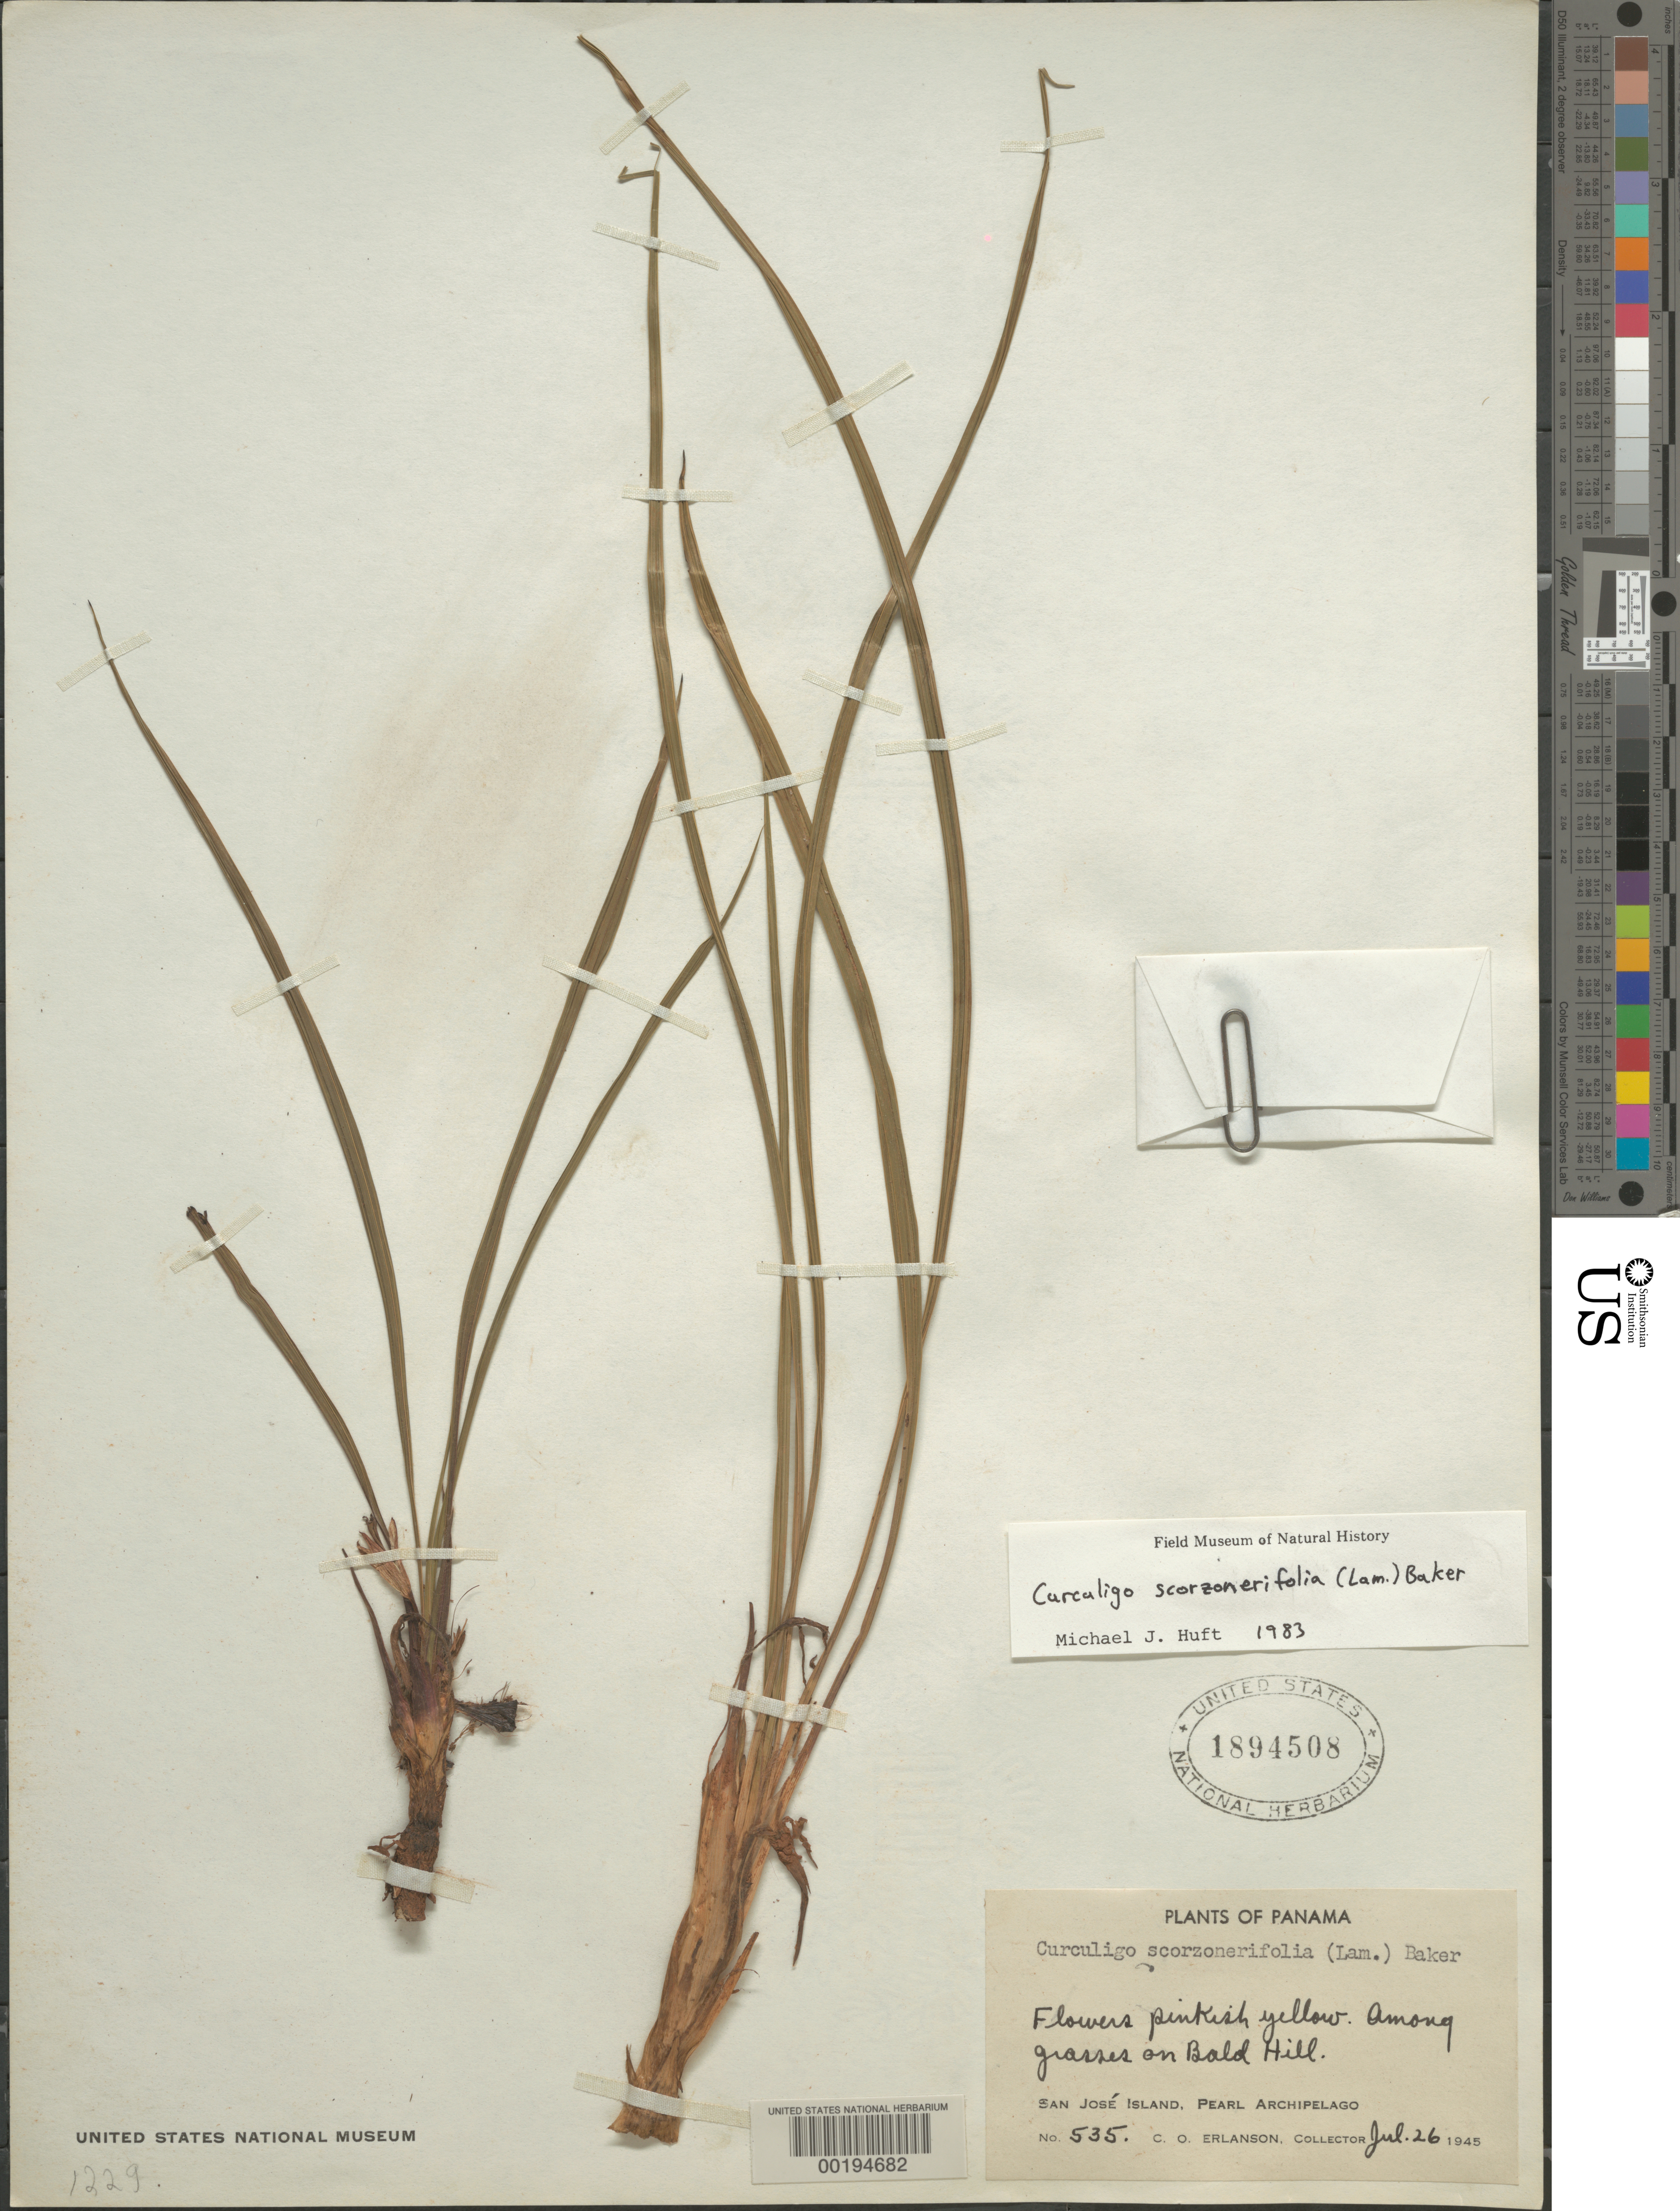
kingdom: Plantae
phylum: Tracheophyta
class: Liliopsida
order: Asparagales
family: Hypoxidaceae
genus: Curculigo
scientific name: Curculigo scorzonerifolia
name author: (Lam.) Baker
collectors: C. O. Erlanson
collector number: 535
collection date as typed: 26 Jul 1945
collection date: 1945-07-26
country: Panama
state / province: Panamá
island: San José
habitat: Among grasses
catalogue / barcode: US 1894508